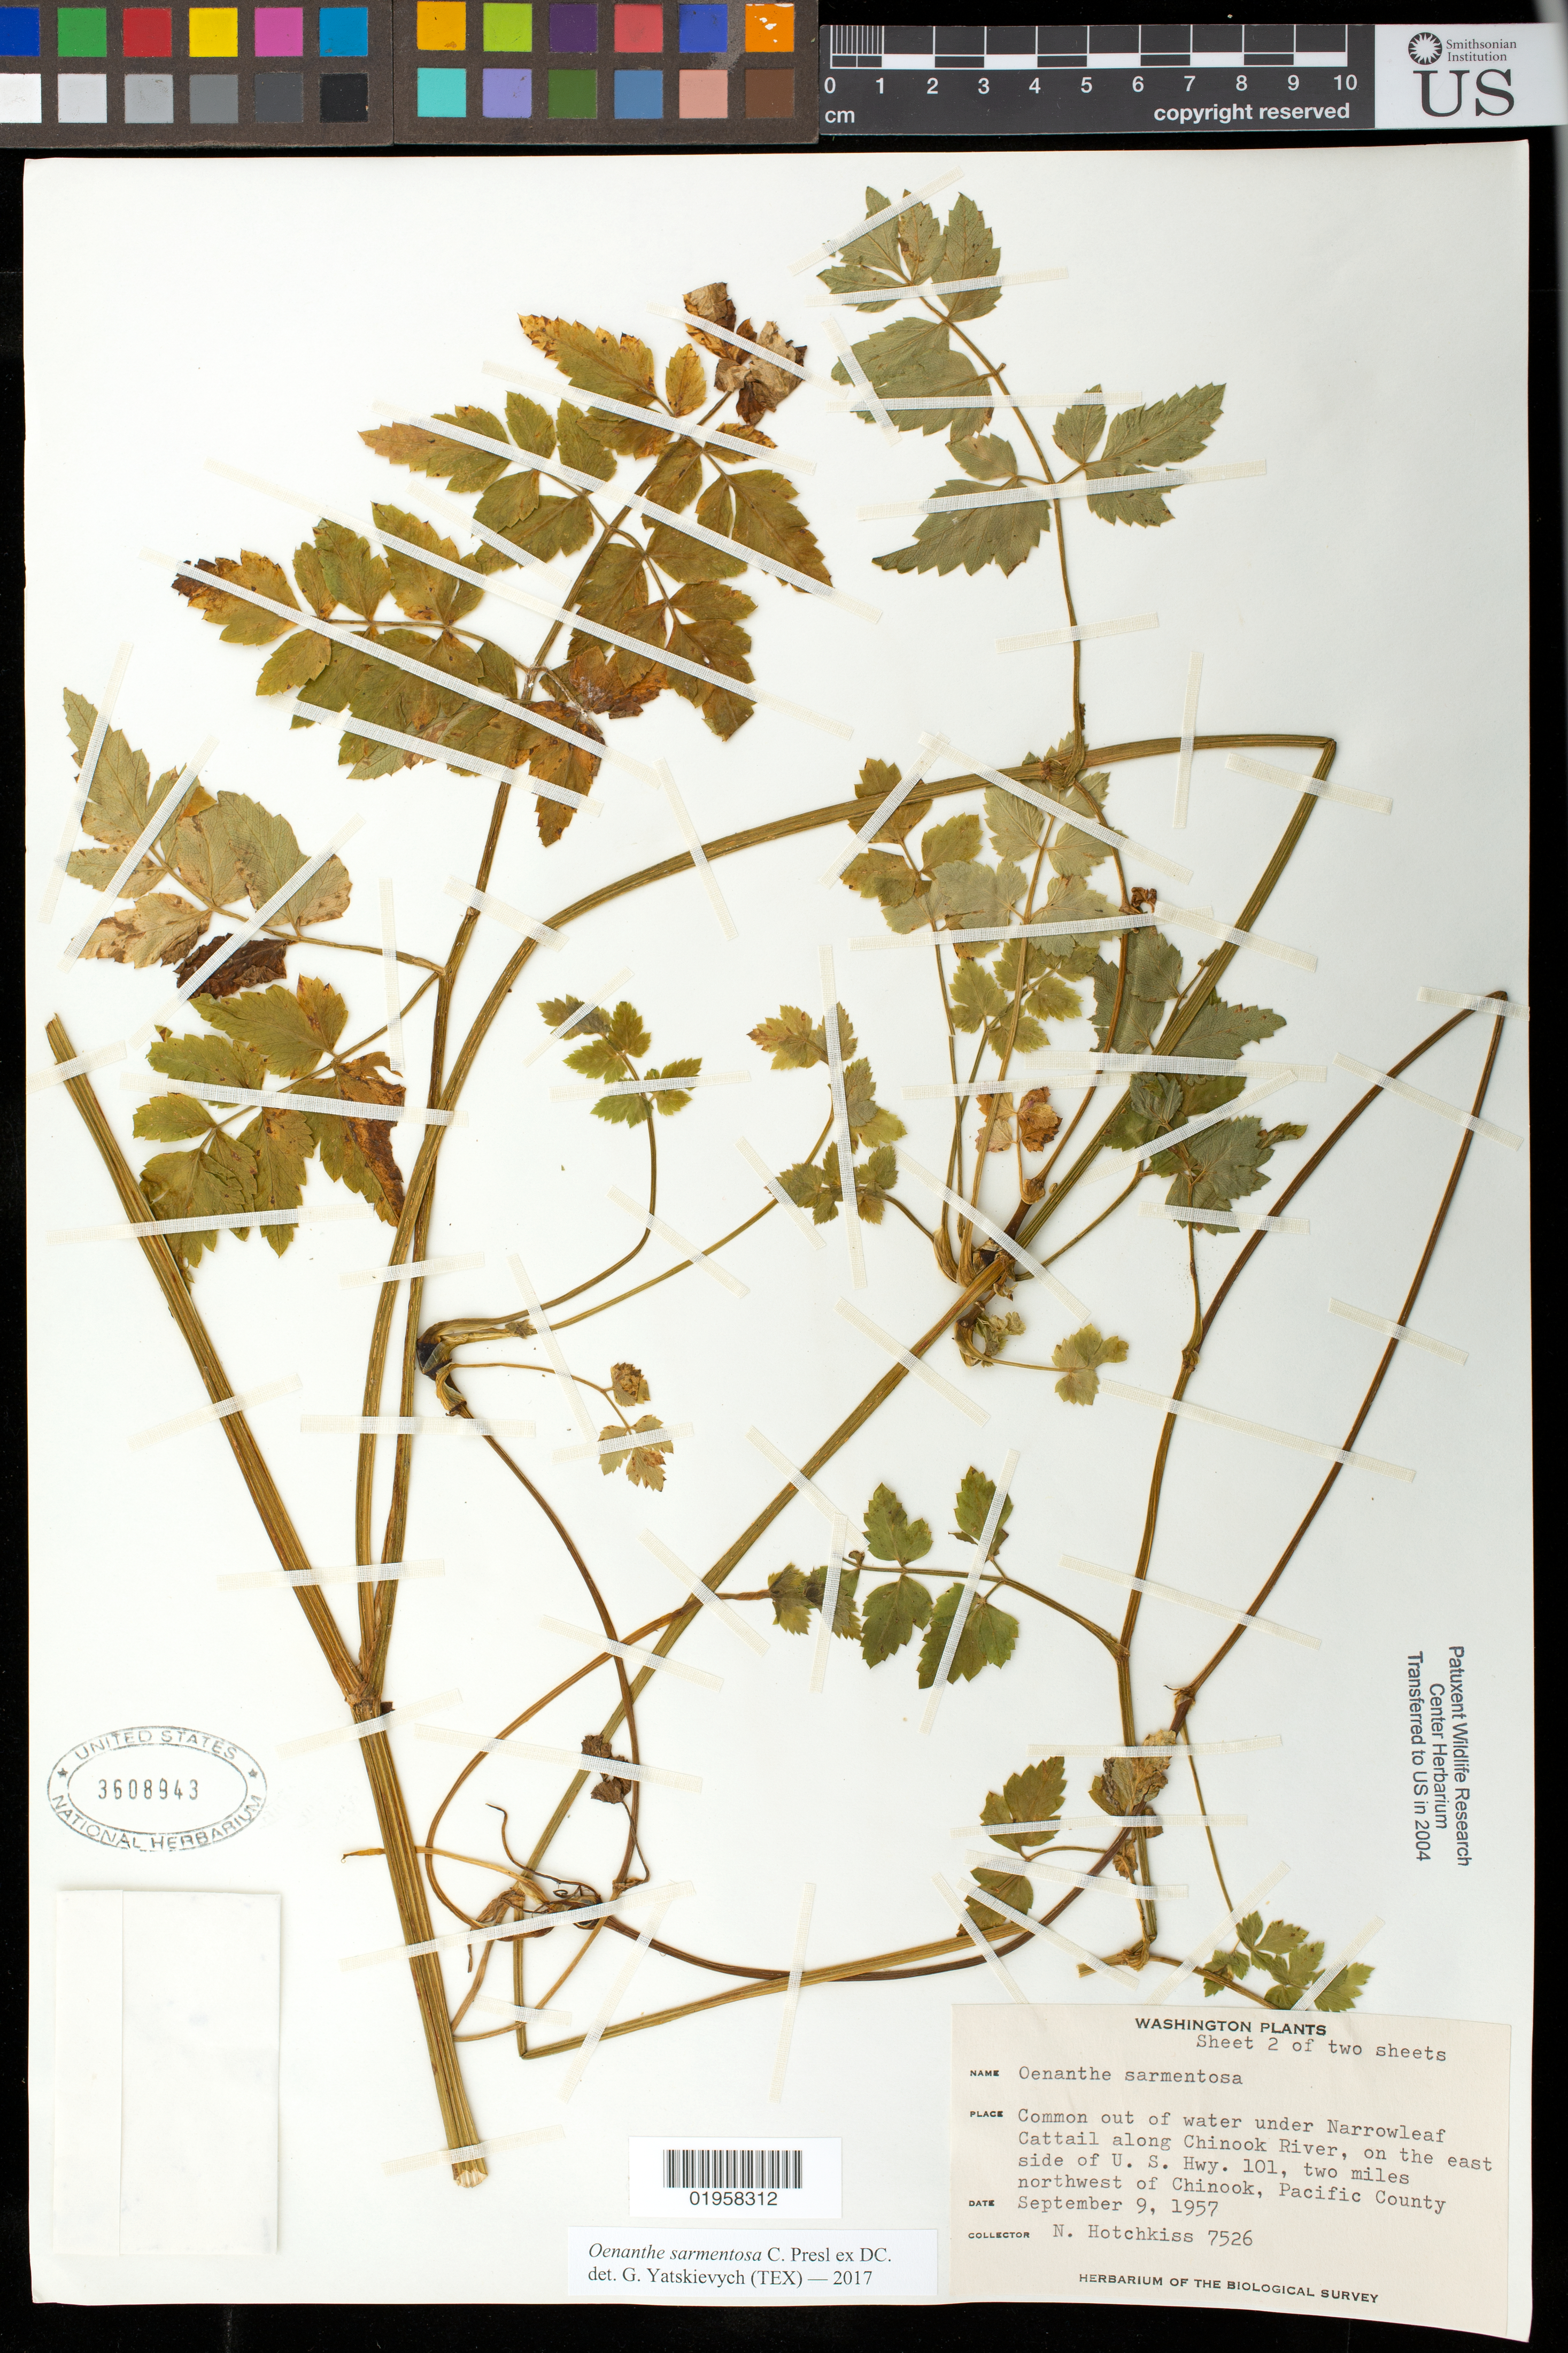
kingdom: Plantae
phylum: Tracheophyta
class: Magnoliopsida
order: Apiales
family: Apiaceae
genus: Oenanthe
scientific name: Oenanthe sarmentosa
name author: C. Presl ex DC.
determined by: Yatskievych, G. A.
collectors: N. Hotchkiss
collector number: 7526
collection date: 1957-09-09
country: United States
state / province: Washington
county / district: Pacific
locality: Chinook River, E side of US Hwy. 101, two miles NW of Chinook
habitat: Common out of water under Narrowleaf Cattail along river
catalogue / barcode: US 3608943